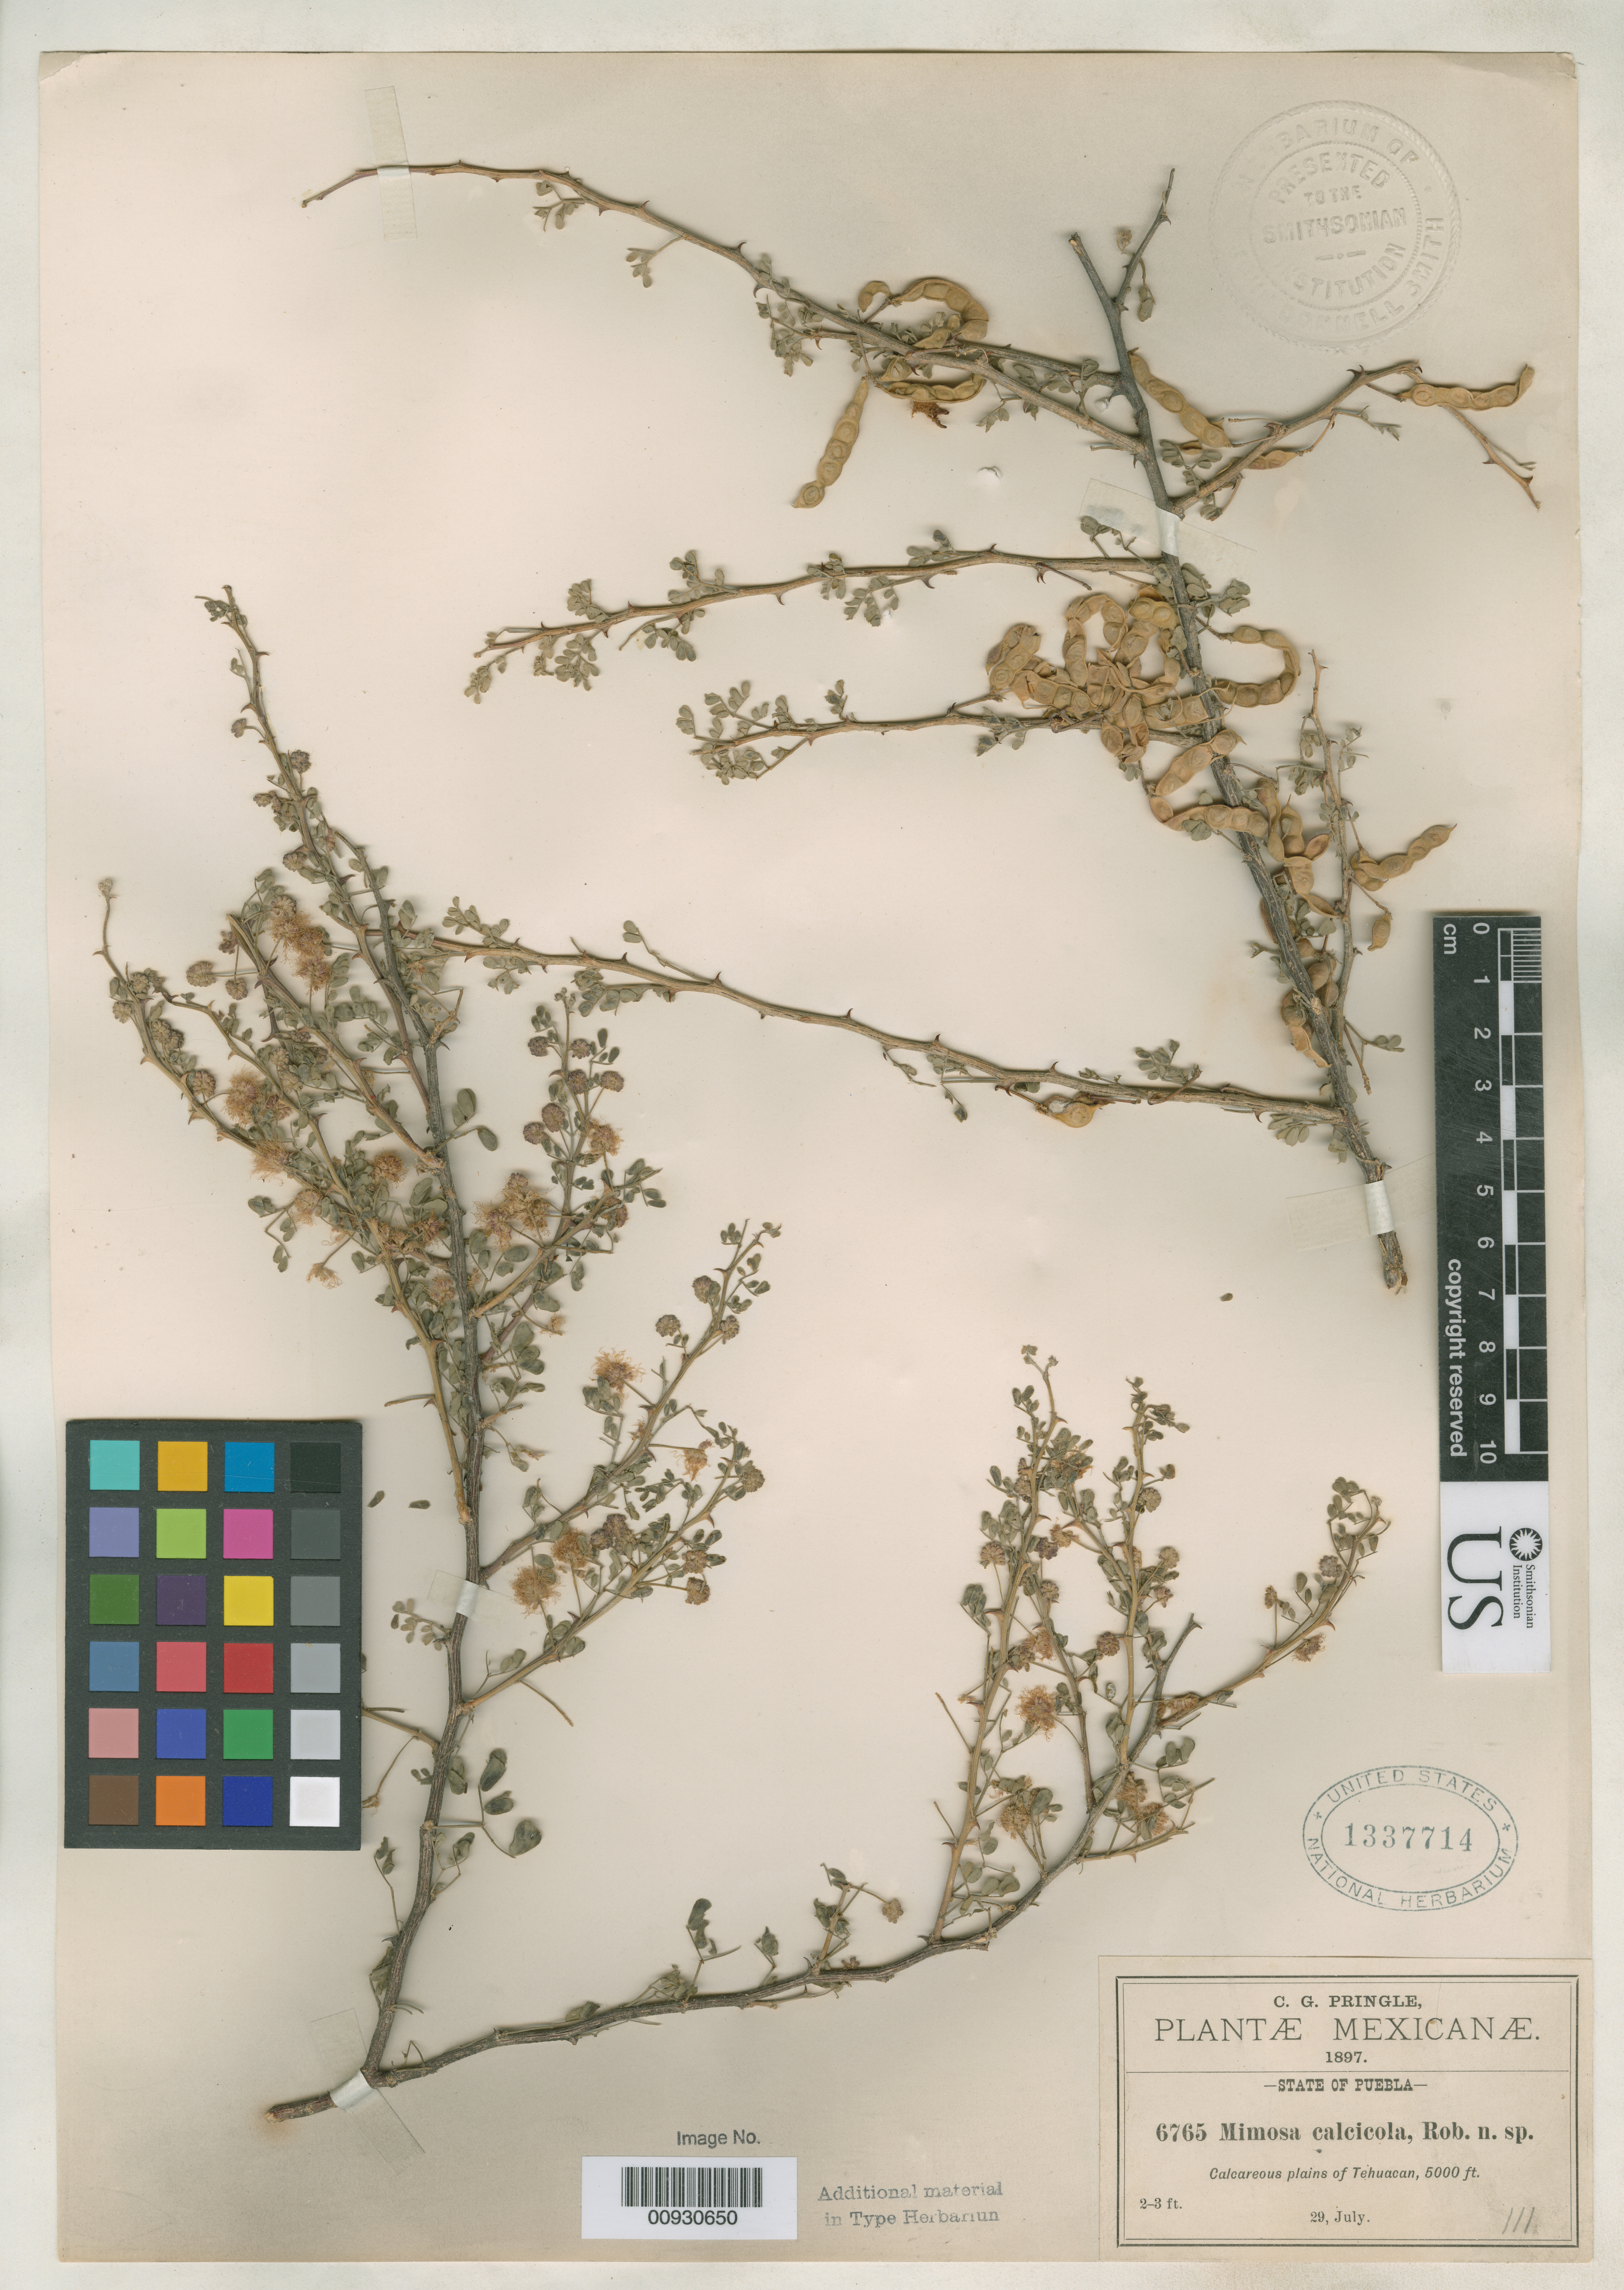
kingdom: Plantae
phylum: Tracheophyta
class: Magnoliopsida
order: Fabales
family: Fabaceae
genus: Mimosa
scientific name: Mimosa calcicola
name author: B.L. Rob.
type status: Isotype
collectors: C. G. Pringle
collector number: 6765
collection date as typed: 29 Jul 1897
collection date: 1897-07-29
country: Mexico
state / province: Puebla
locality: Plains of Tehuacan.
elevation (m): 1525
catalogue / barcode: US 1337714